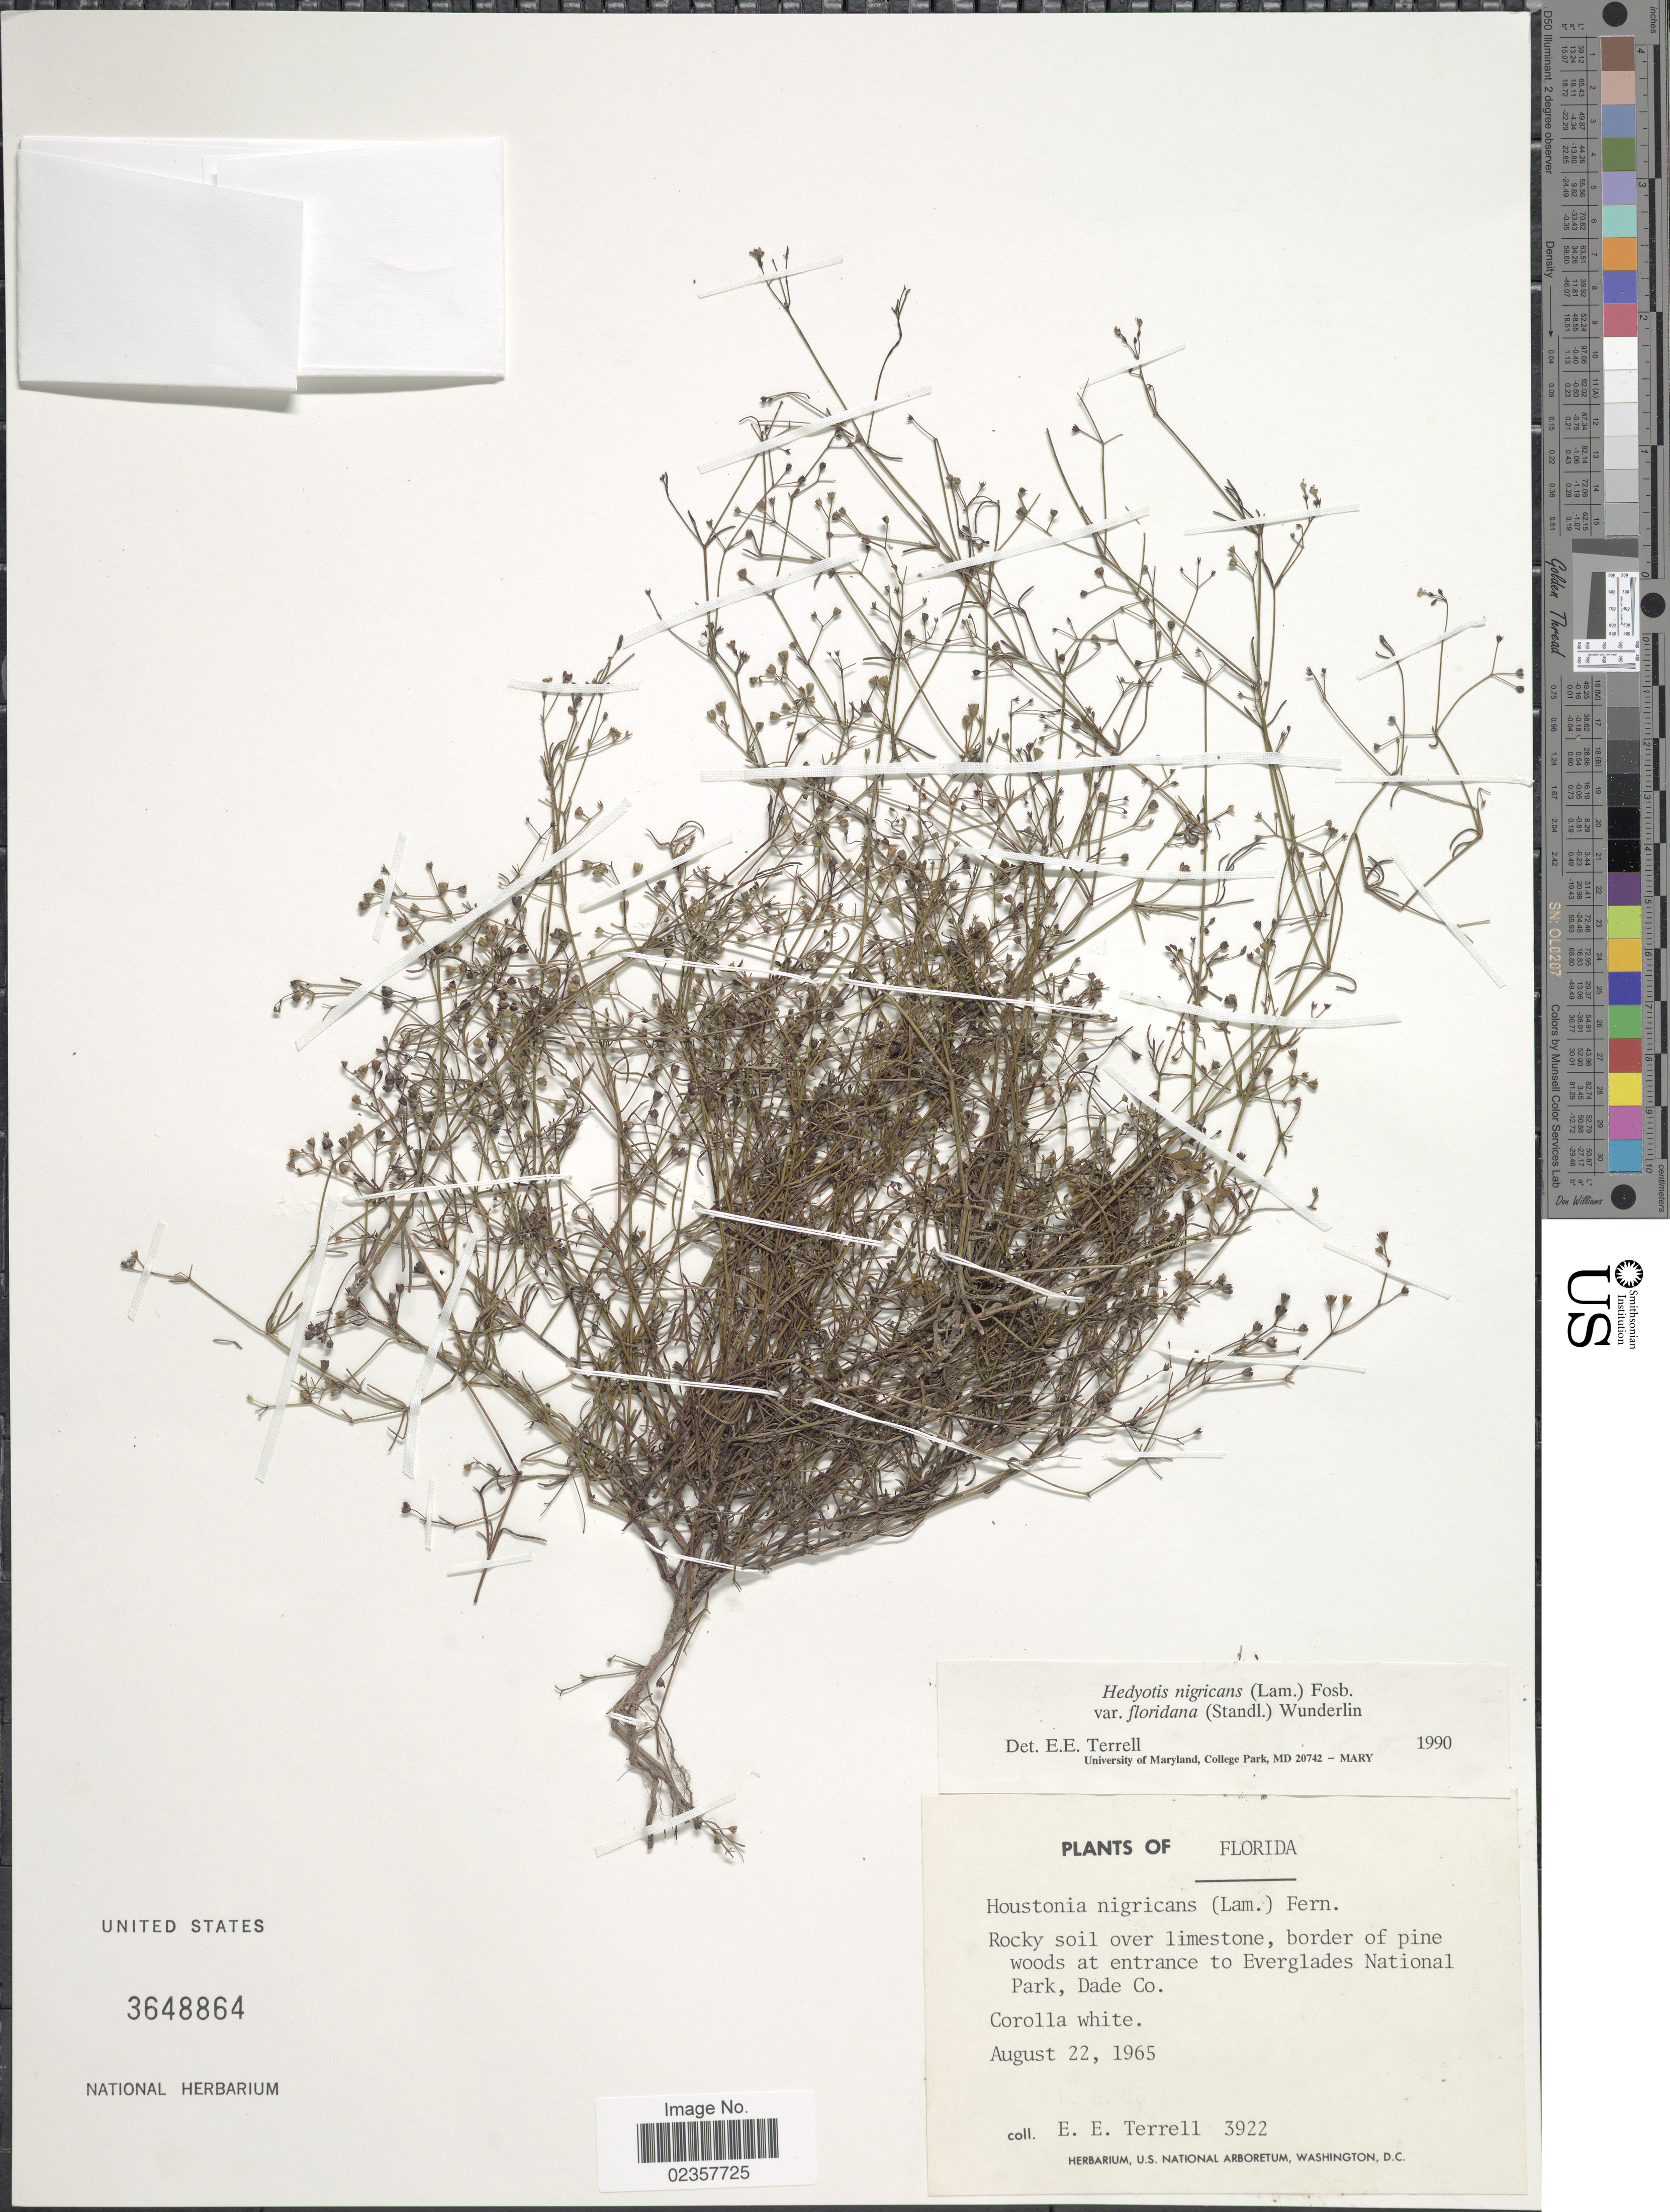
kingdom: Plantae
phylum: Tracheophyta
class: Magnoliopsida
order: Gentianales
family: Rubiaceae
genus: Houstonia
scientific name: Houstonia nigricans var. floridana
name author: (Standl.) Terrell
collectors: E. E. Terrell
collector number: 3922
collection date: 1965-08-22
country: United States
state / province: Florida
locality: Rocky soil over limestone, border of pine woods at entrance to Everglades National Park, Dade Co.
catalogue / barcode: US 3648864